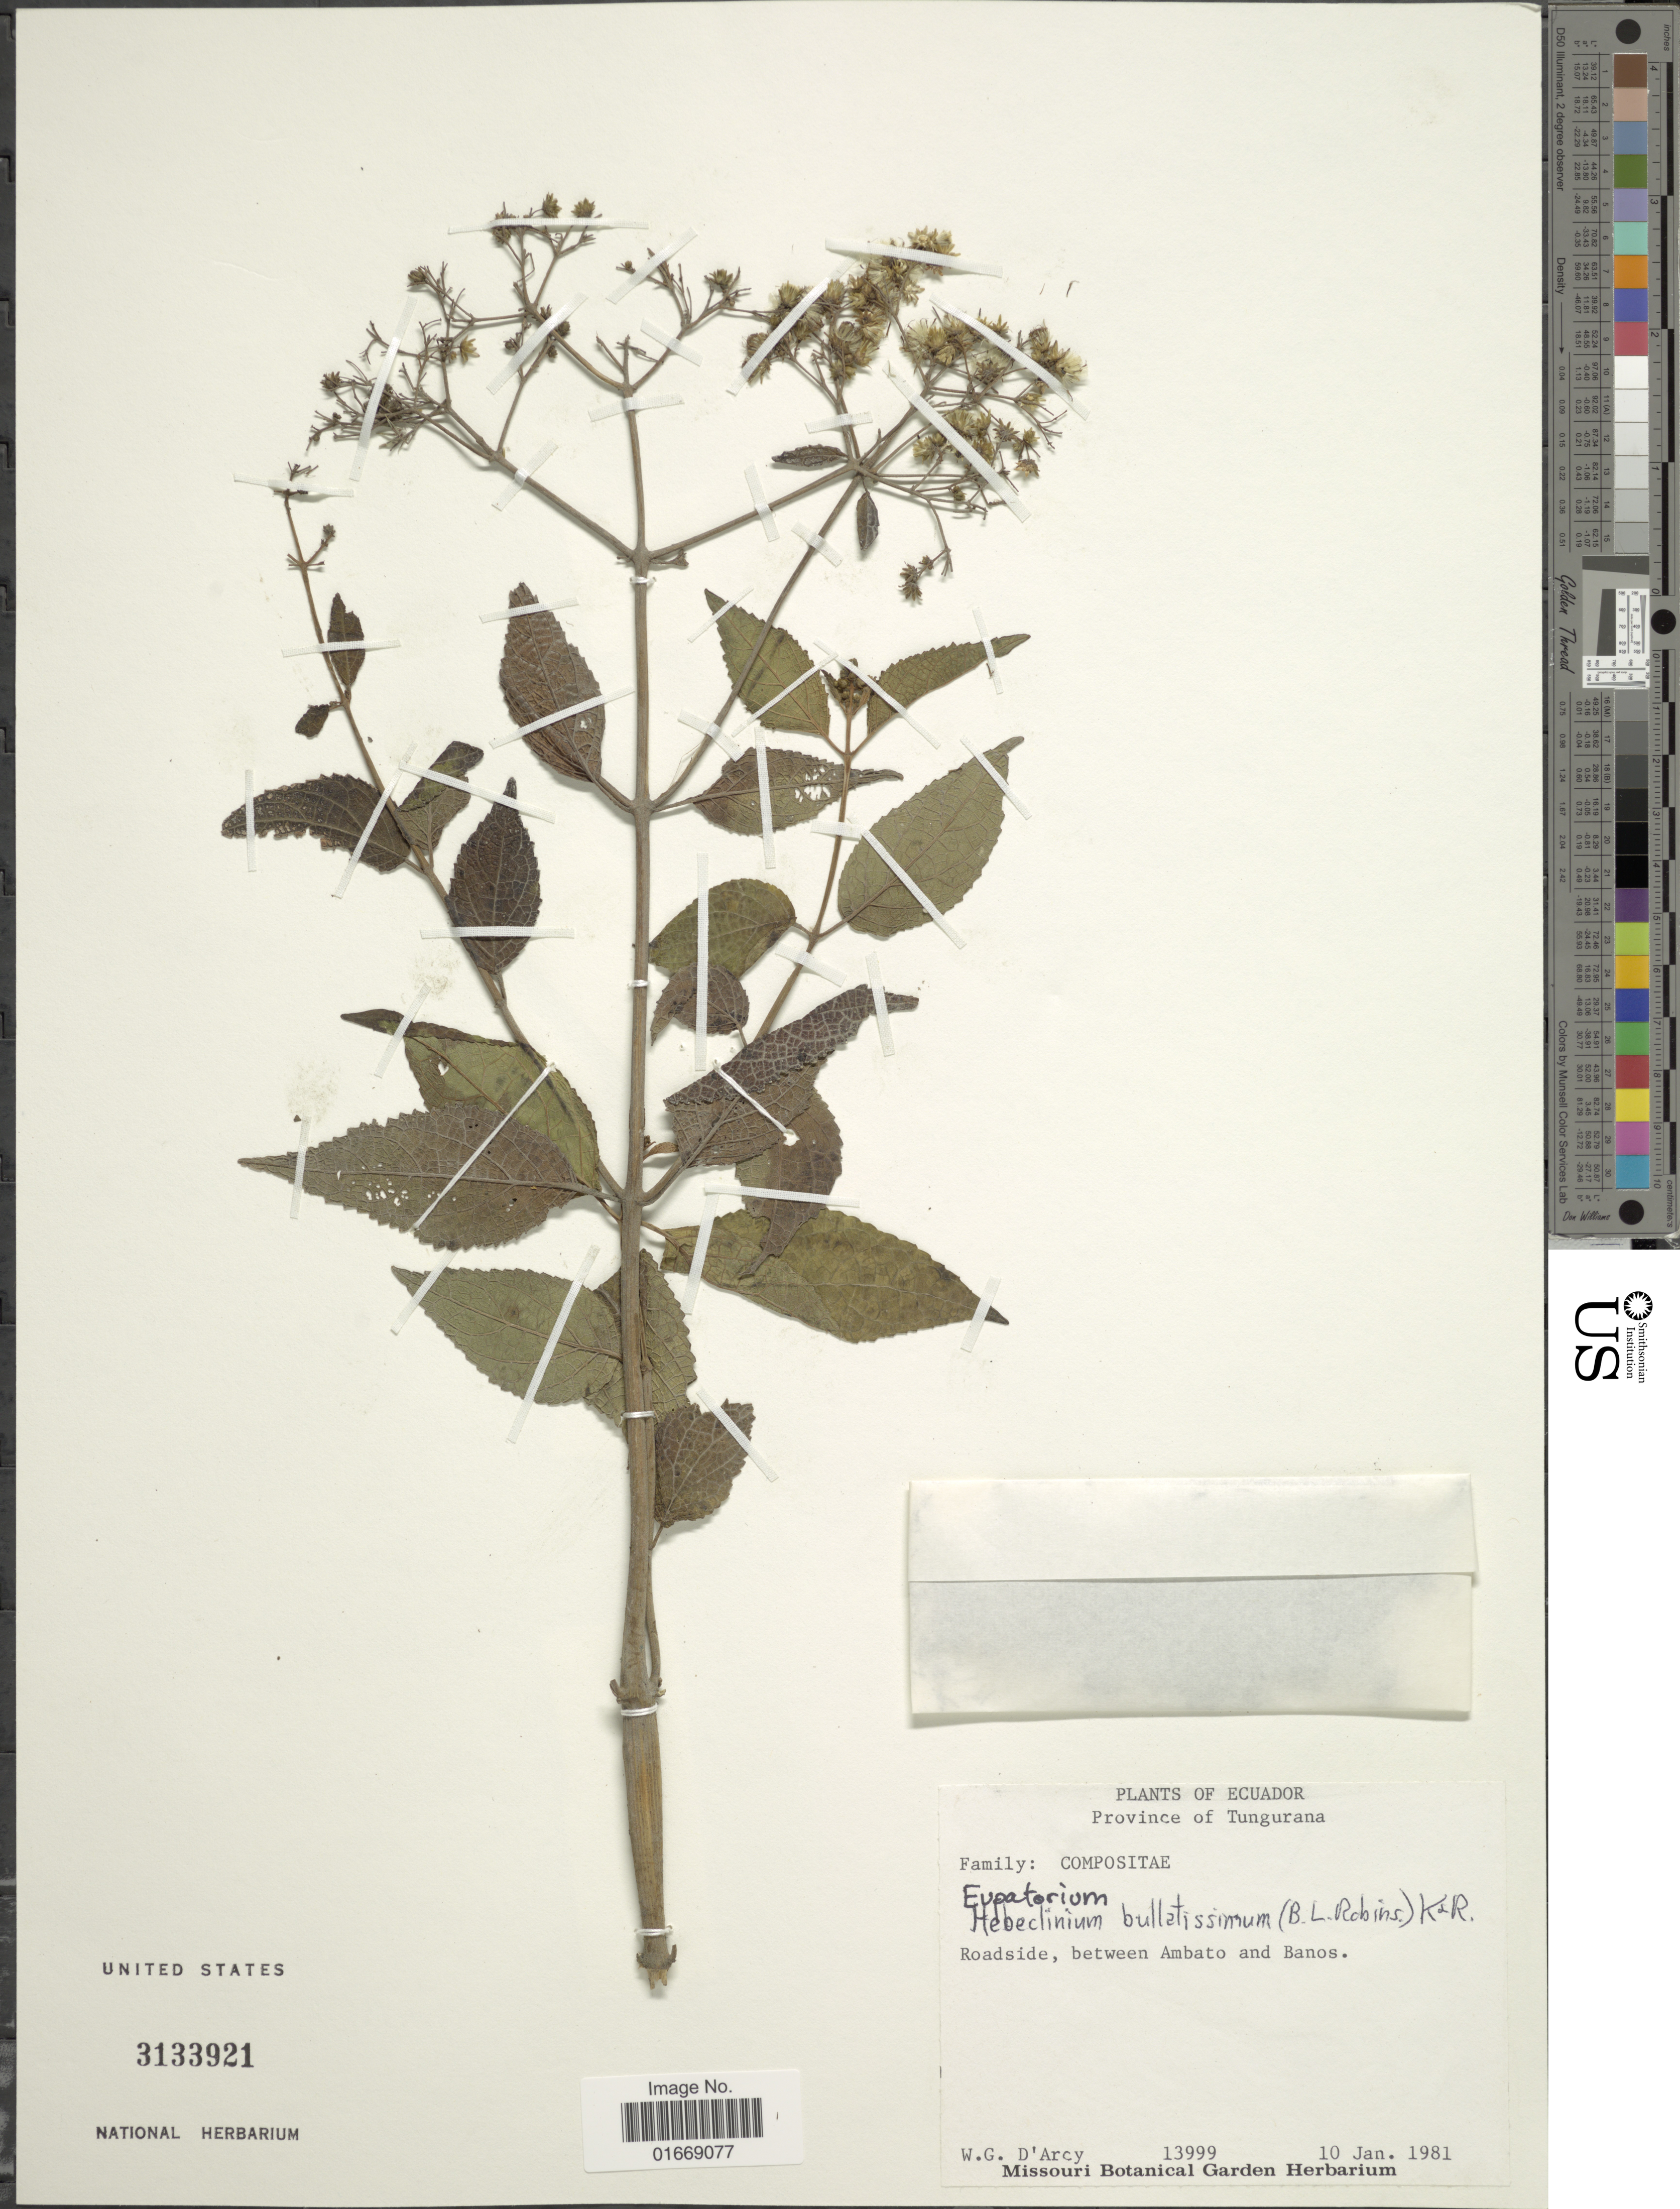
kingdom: Plantae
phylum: Tracheophyta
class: Magnoliopsida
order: Asterales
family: Asteraceae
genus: Hebeclinium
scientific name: Hebeclinium bullatissimum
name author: (B.L. Rob.) R.M. King & H. Rob.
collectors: W. G. D'Arcy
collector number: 13999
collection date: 1981-01-10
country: Ecuador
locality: Province of Tungurana, between Ambato and Banos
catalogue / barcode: US 3133921